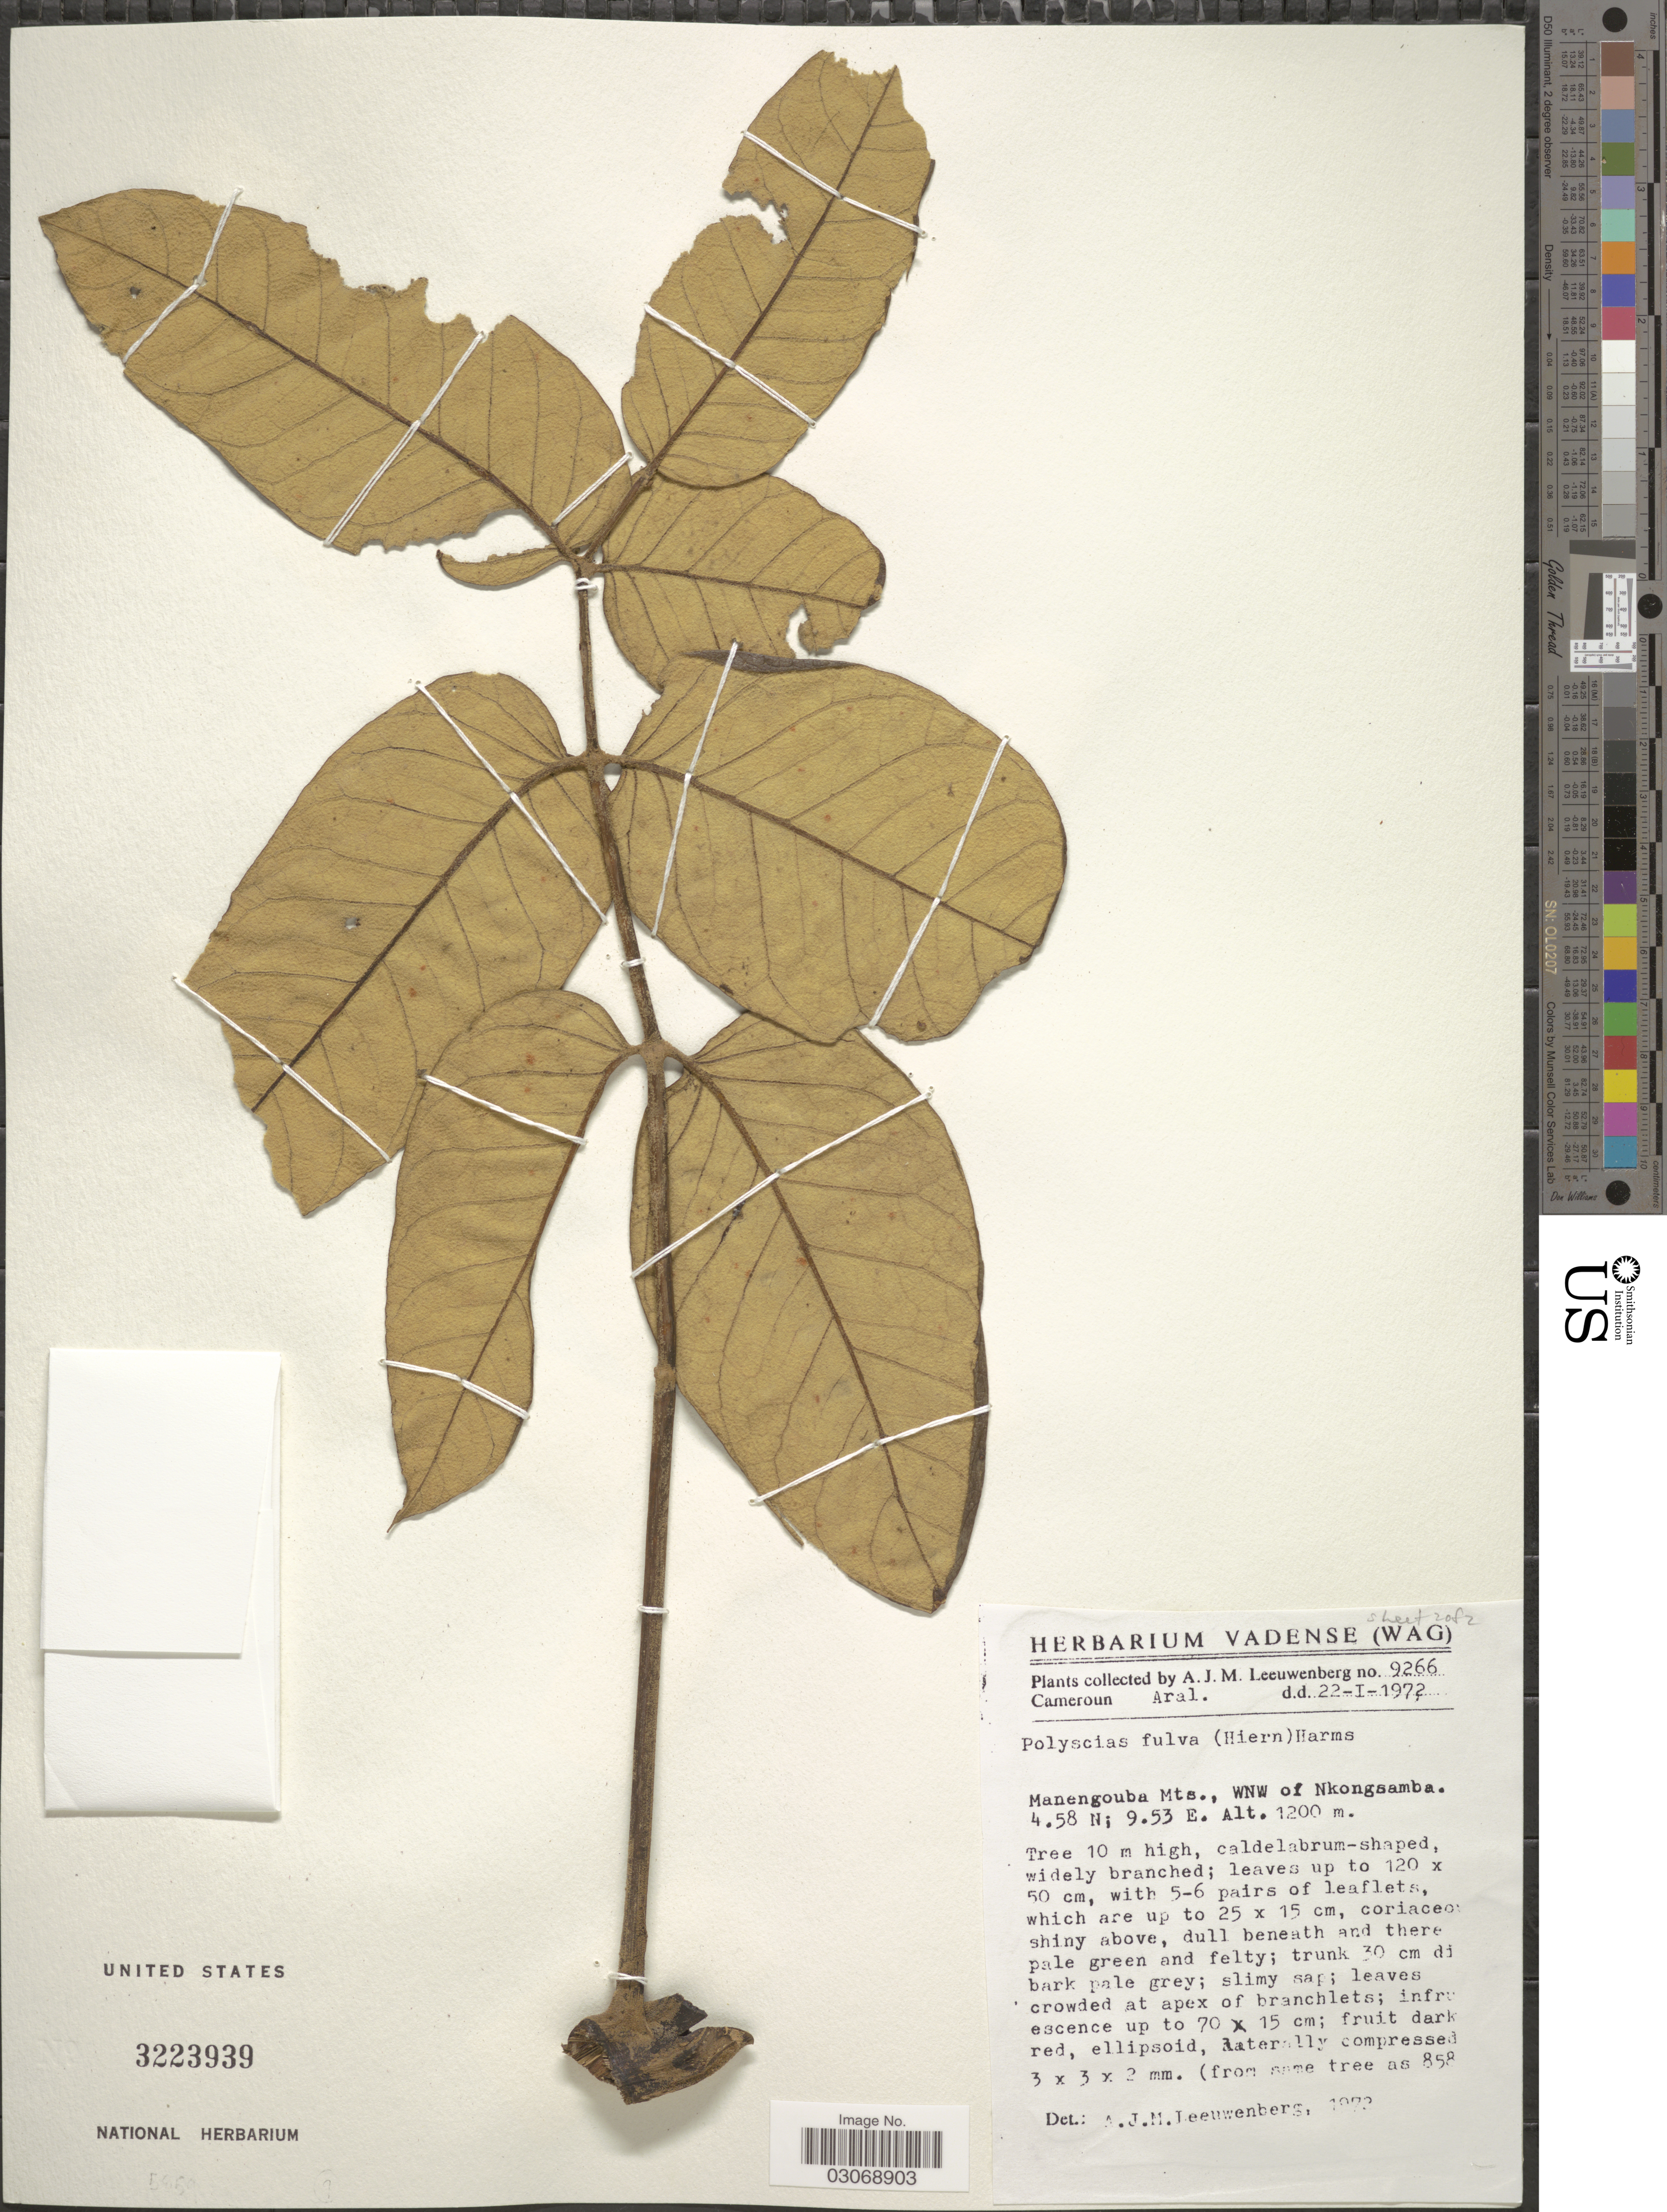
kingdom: Plantae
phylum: Tracheophyta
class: Magnoliopsida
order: Apiales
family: Araliaceae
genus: Polyscias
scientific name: Polyscias fulva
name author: (Hiern) Harms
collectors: A. J. M. Leeuwenberg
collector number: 9266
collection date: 1972-01-22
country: Cameroon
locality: Cameroun Aral. Manengouba Mts., WNW of Nkongsamba.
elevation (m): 1200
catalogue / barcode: US 3223939